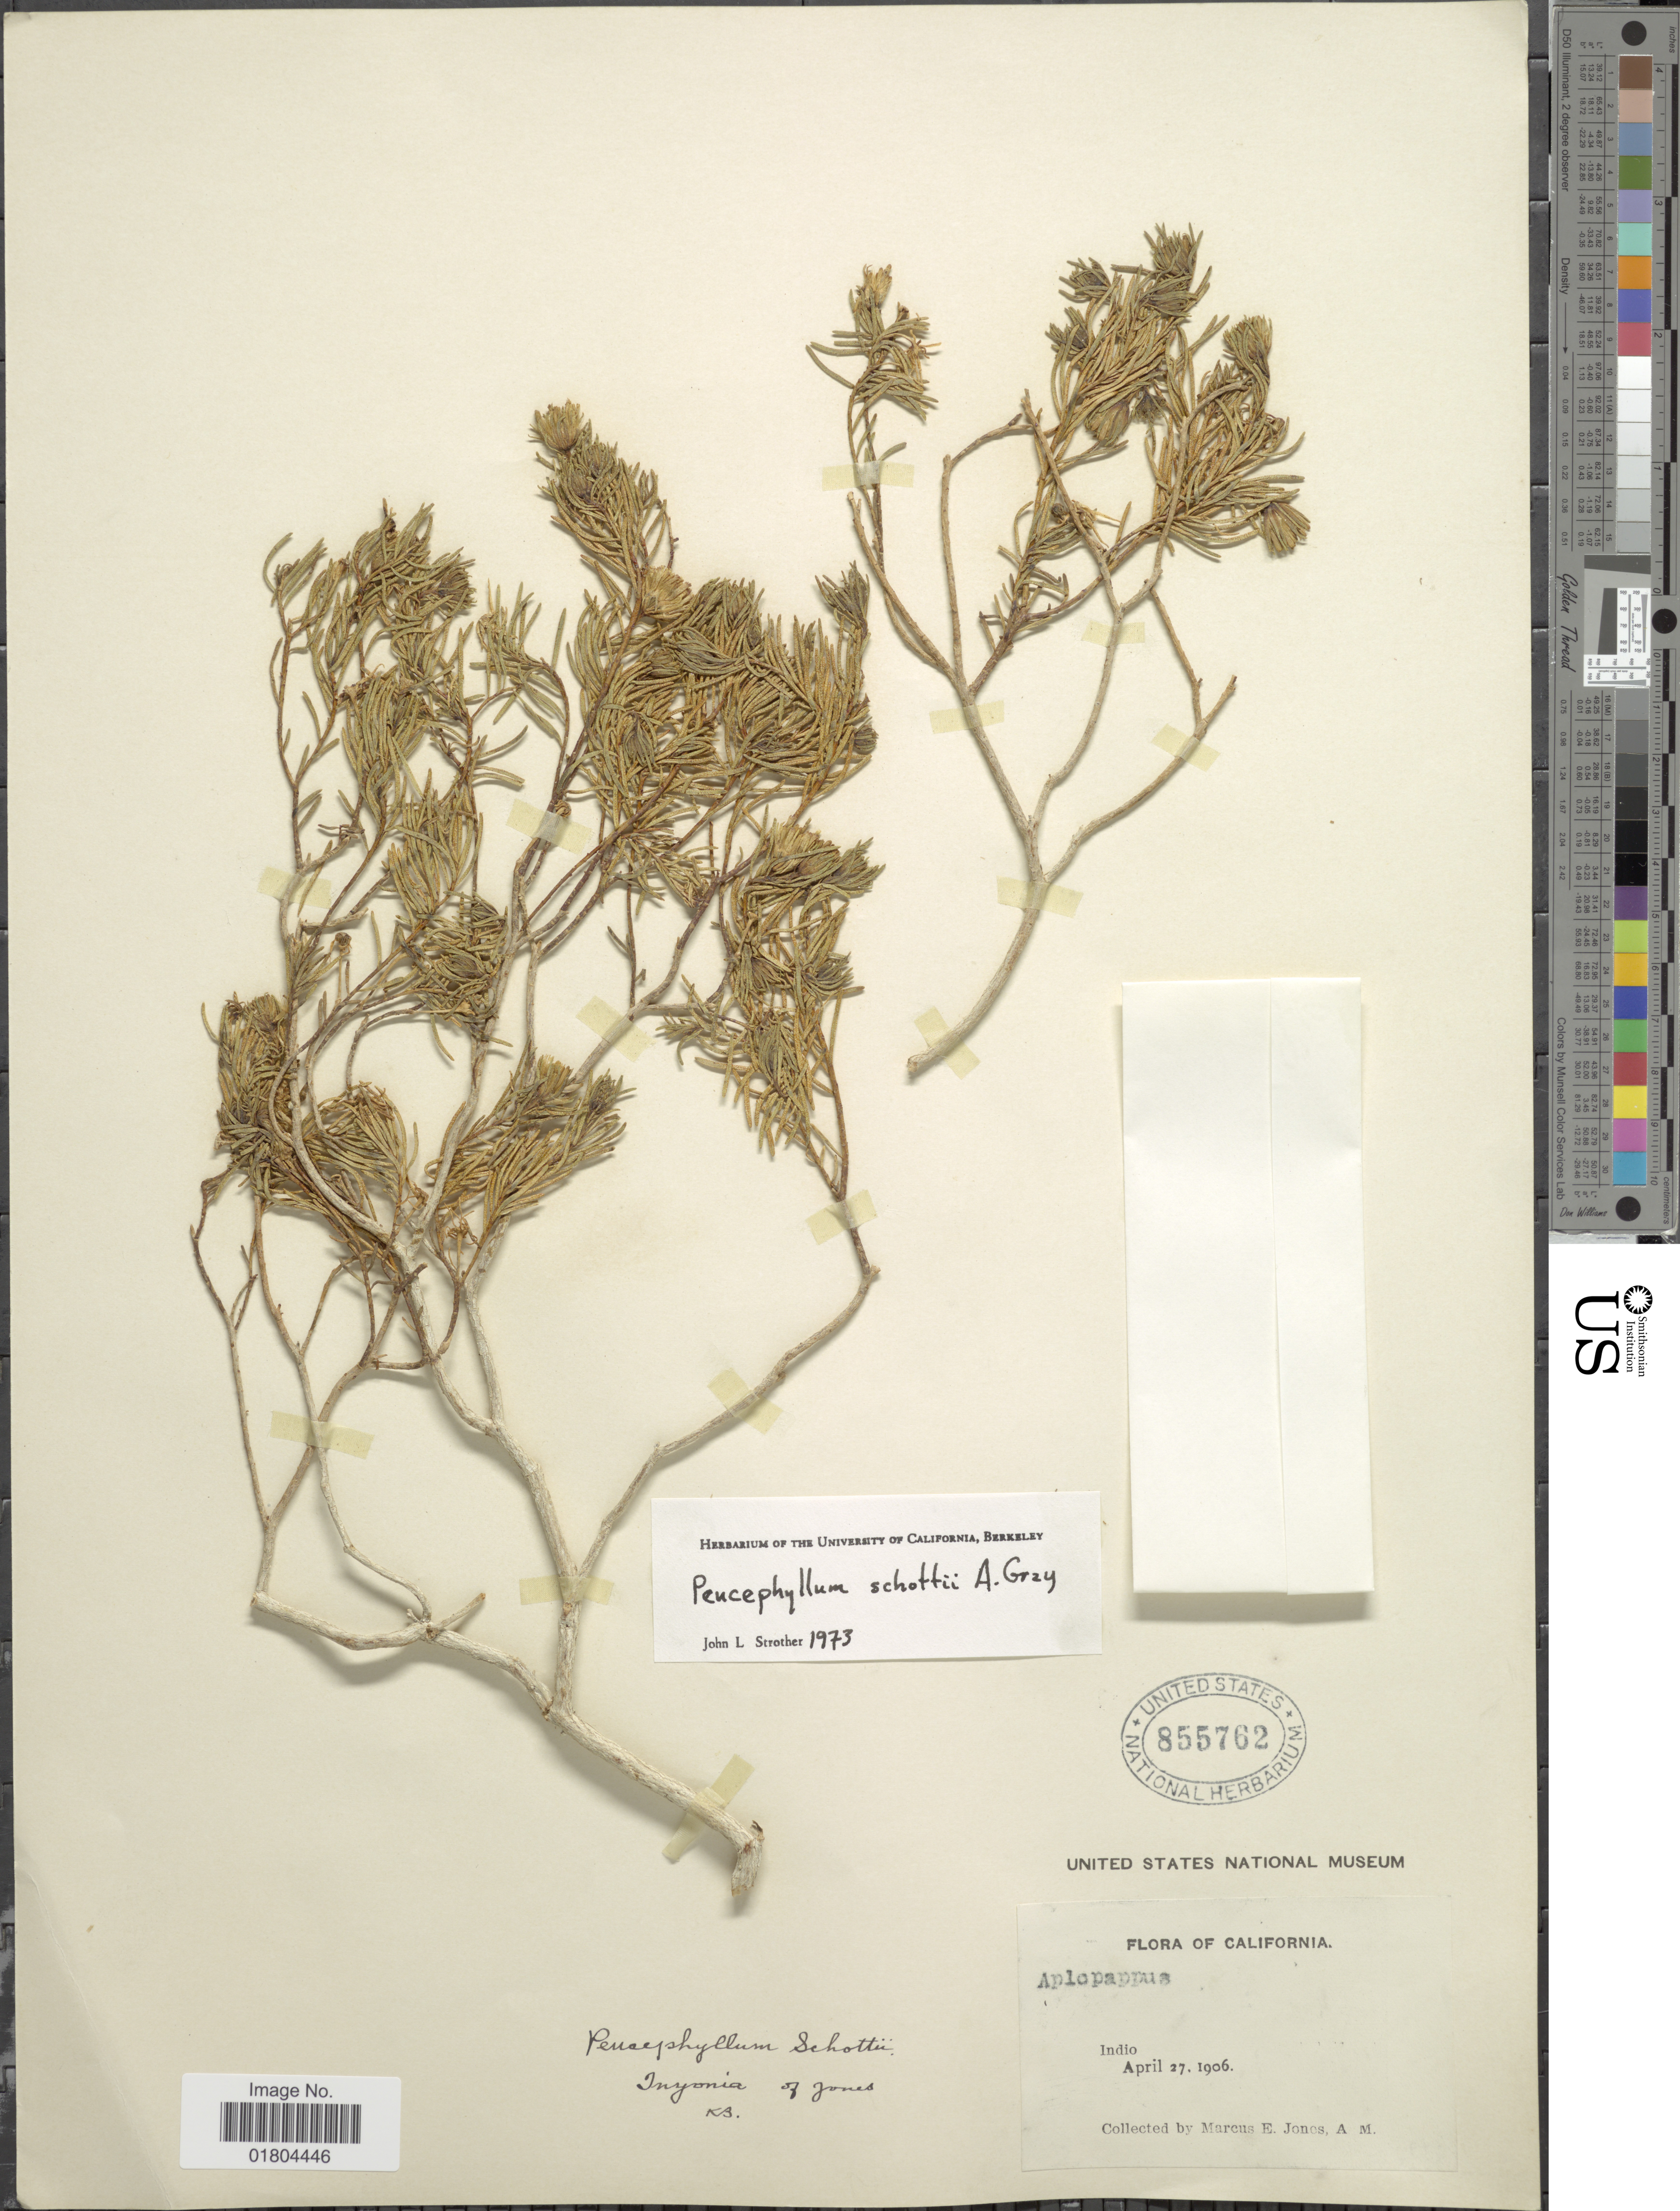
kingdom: Plantae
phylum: Tracheophyta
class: Magnoliopsida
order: Asterales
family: Asteraceae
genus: Peucephyllum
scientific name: Peucephyllum schottii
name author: A. Gray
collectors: M. E. Jones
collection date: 1906-04-27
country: United States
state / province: California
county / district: Riverside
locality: Indio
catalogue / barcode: US 855762